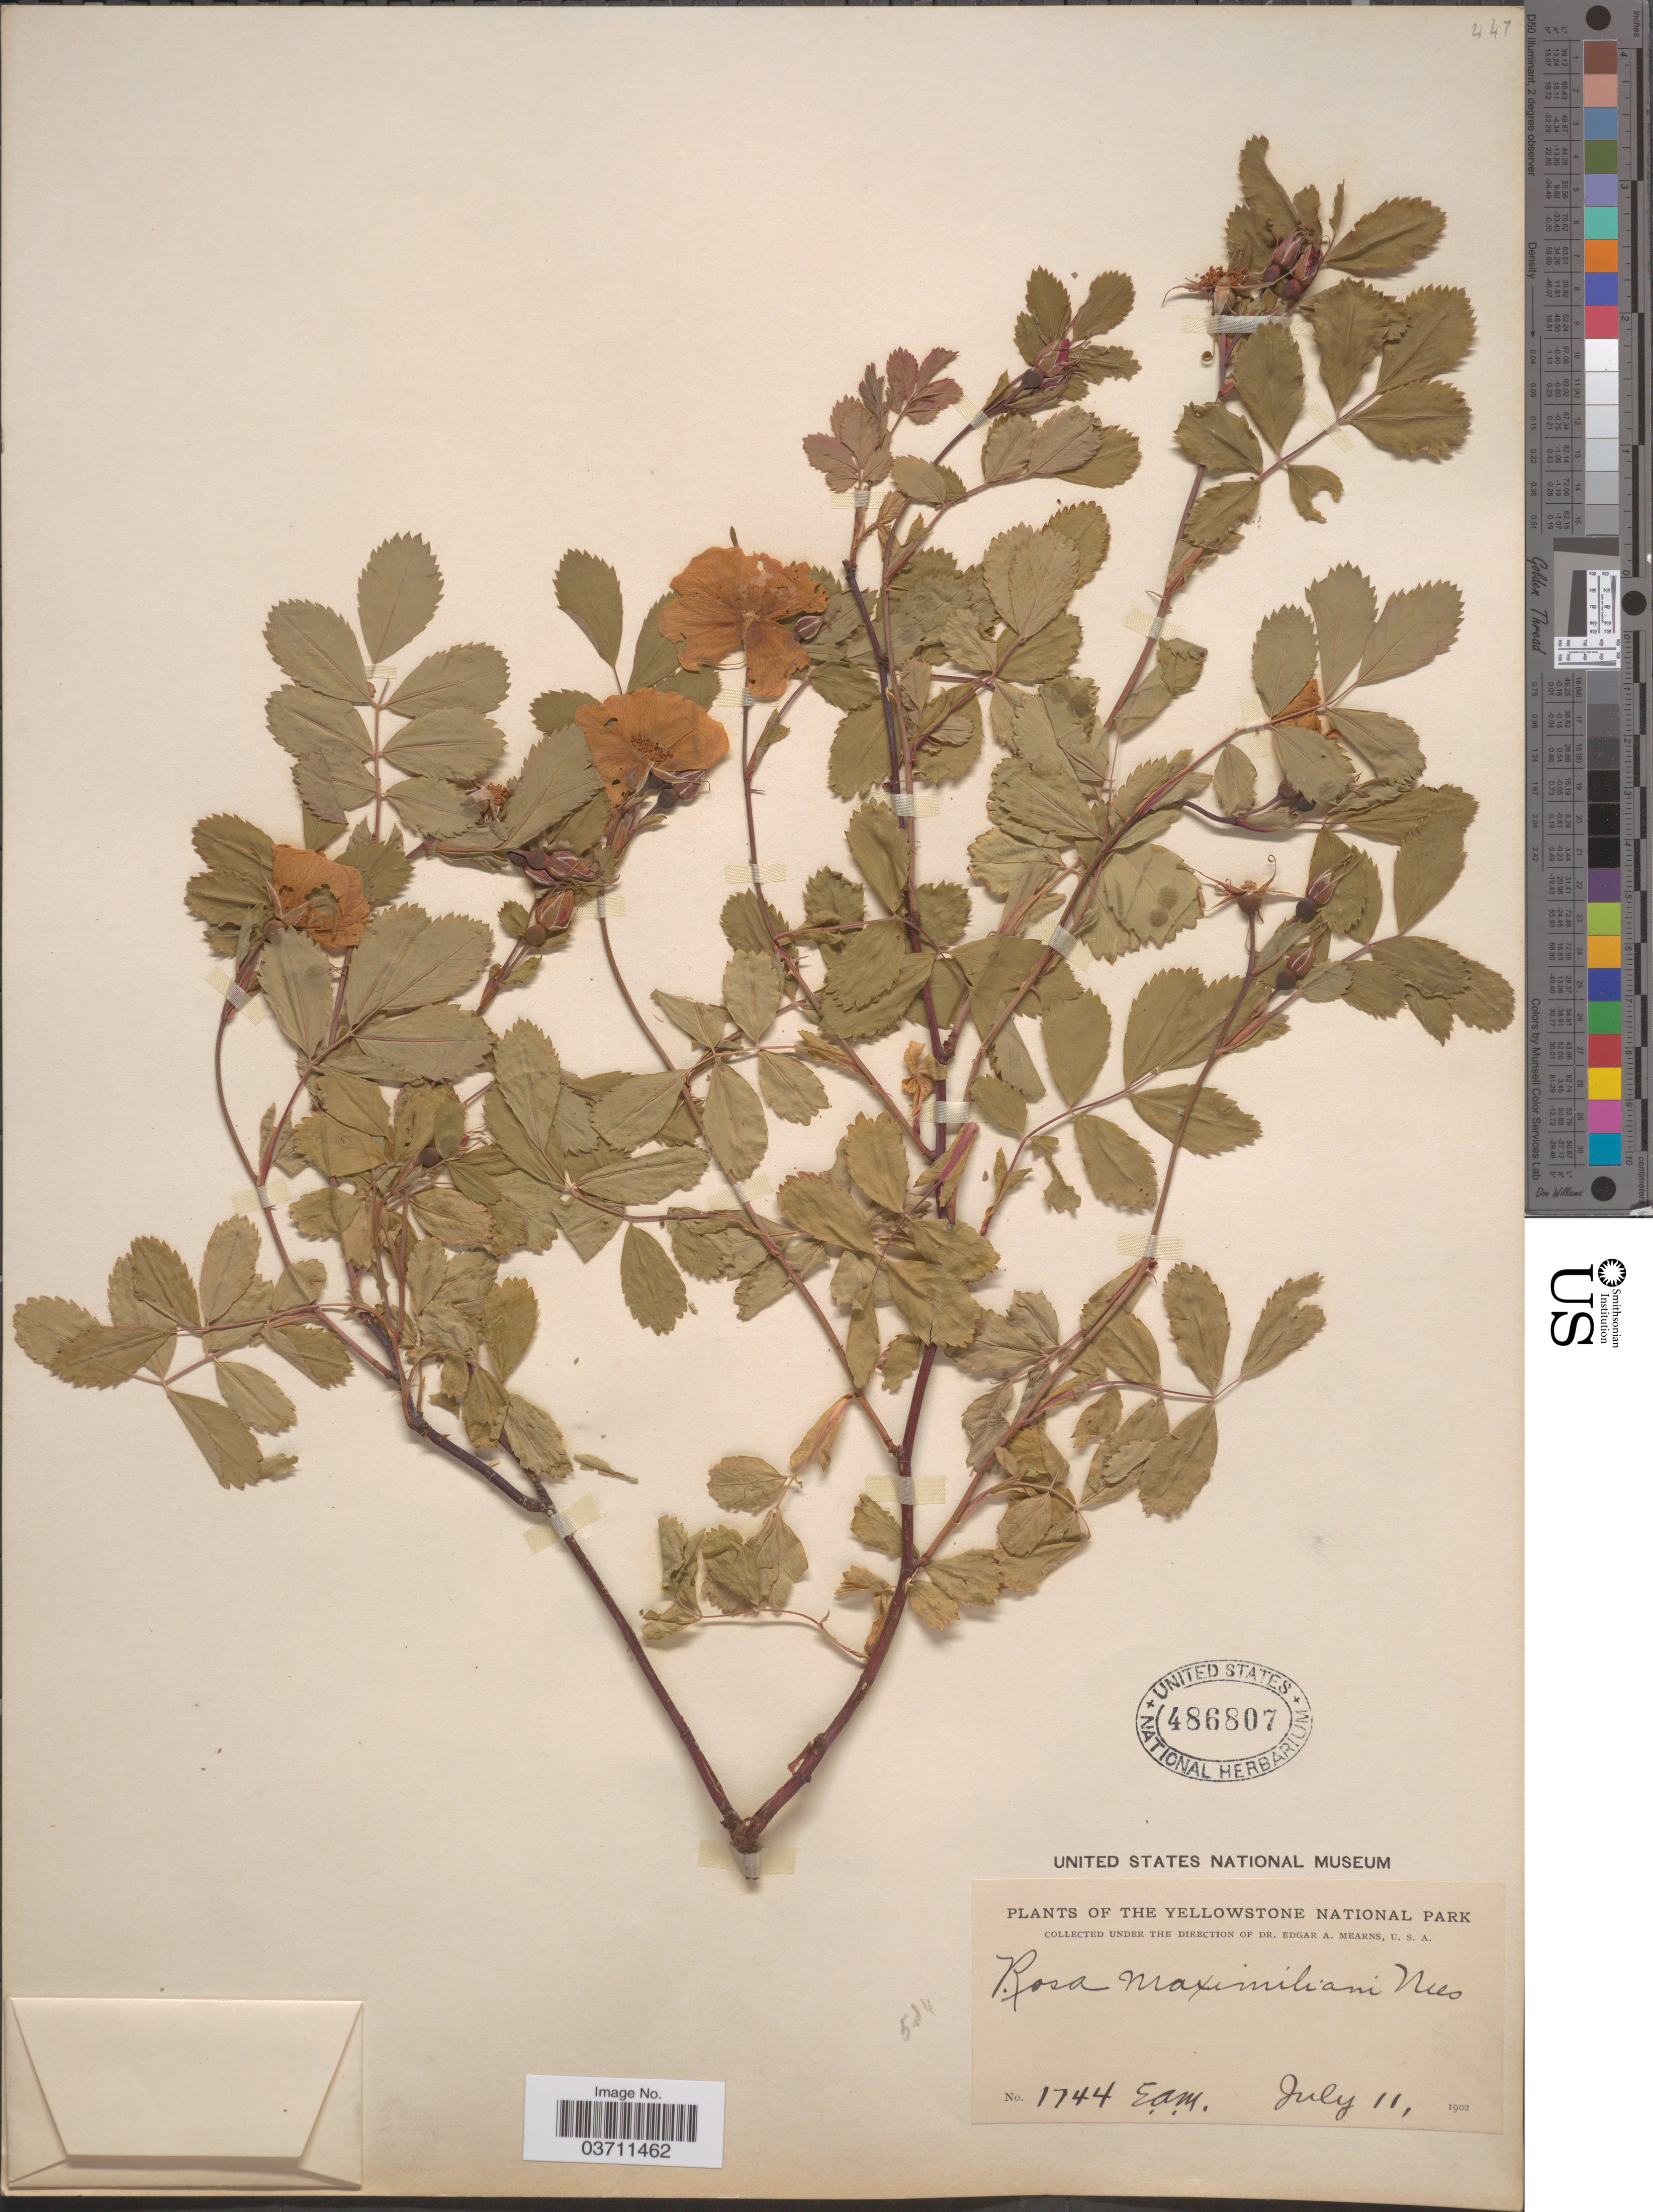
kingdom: Plantae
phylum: Tracheophyta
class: Magnoliopsida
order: Rosales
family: Rosaceae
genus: Rosa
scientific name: Rosa maximiliani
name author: Nees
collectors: E. A. Mearns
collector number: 1744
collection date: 1902-07-11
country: United States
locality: The Yellowstone National Park.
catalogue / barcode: US 486807